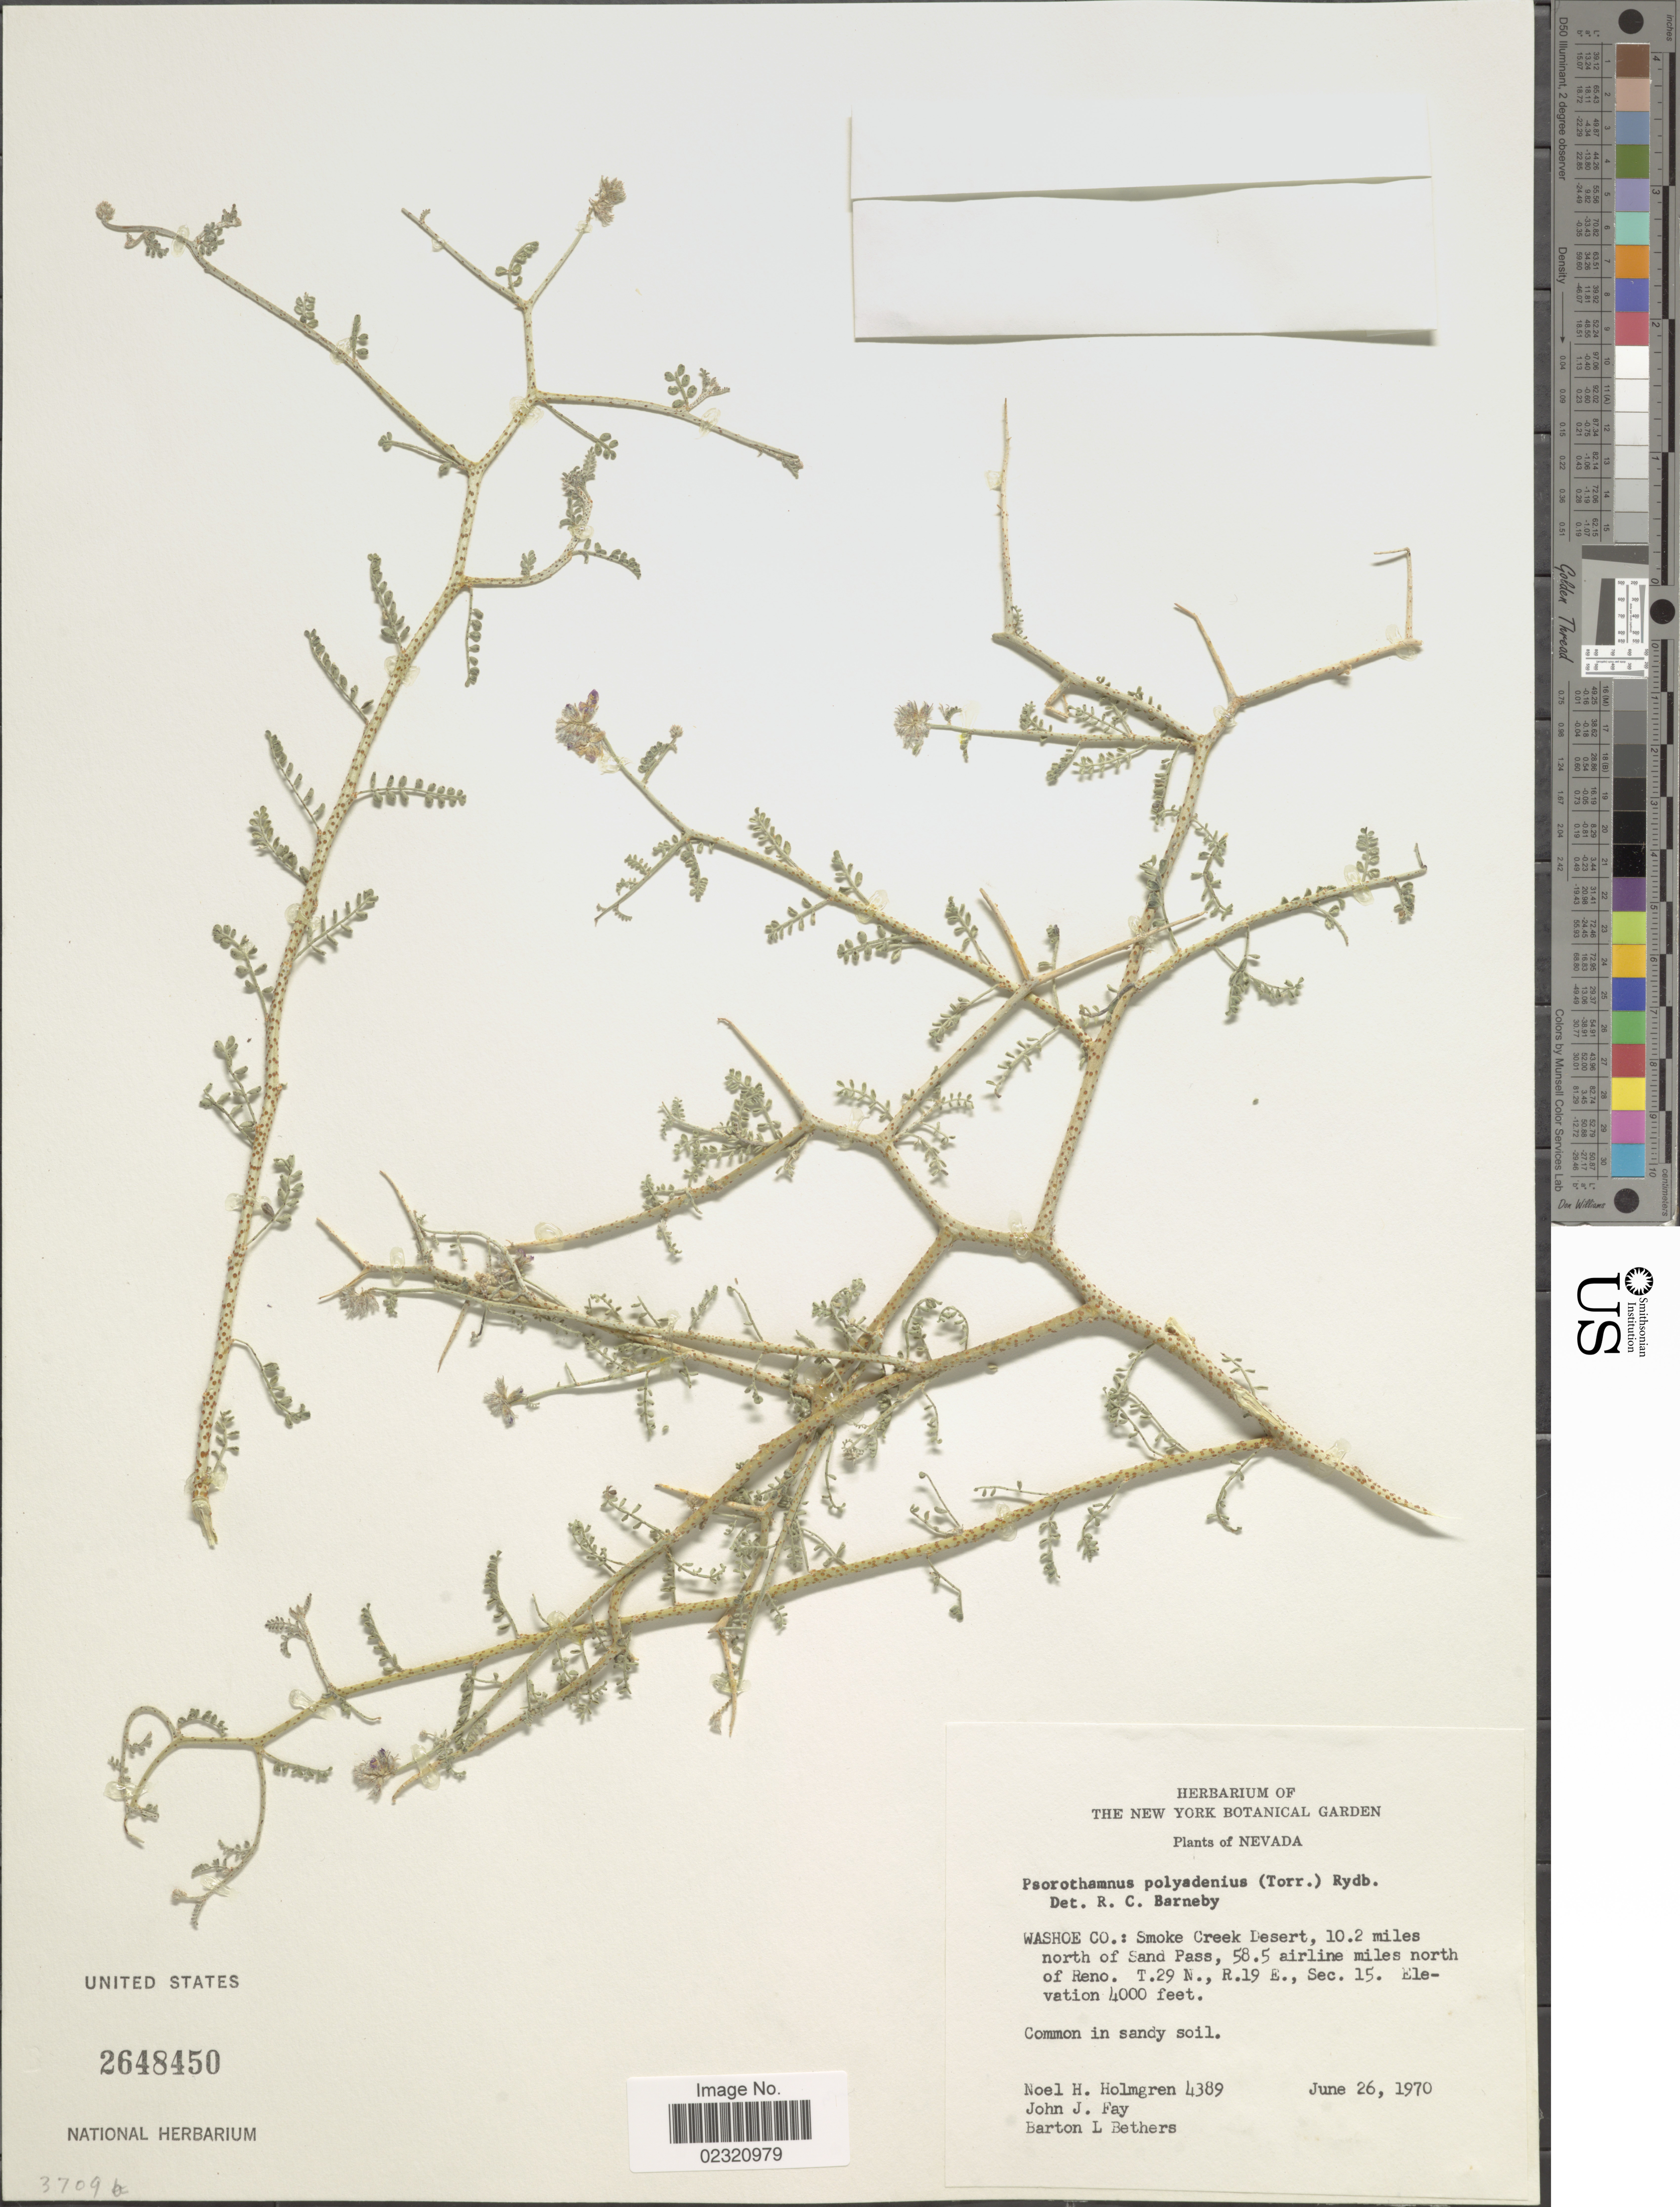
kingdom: Plantae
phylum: Tracheophyta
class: Magnoliopsida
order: Fabales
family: Fabaceae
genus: Psorothamnus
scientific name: Psorothamnus polydenius var. polydenius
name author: (Torr.) Rydb.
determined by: Strong, M. T., (US), Smithsonian Institution - National Museum of Natural History (UNITED STATES)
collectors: N. H. Holmgren, J. Fay & B. Bethers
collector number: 4389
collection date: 1970-06-26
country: United States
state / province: Nevada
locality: Washoe Co.: Smoke Creek Desert, 10.2 miles north of Sand Pass, 58.5 airline miles north of Reno T29N, R19E, Sec. 15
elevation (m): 1219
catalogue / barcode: US 2648450